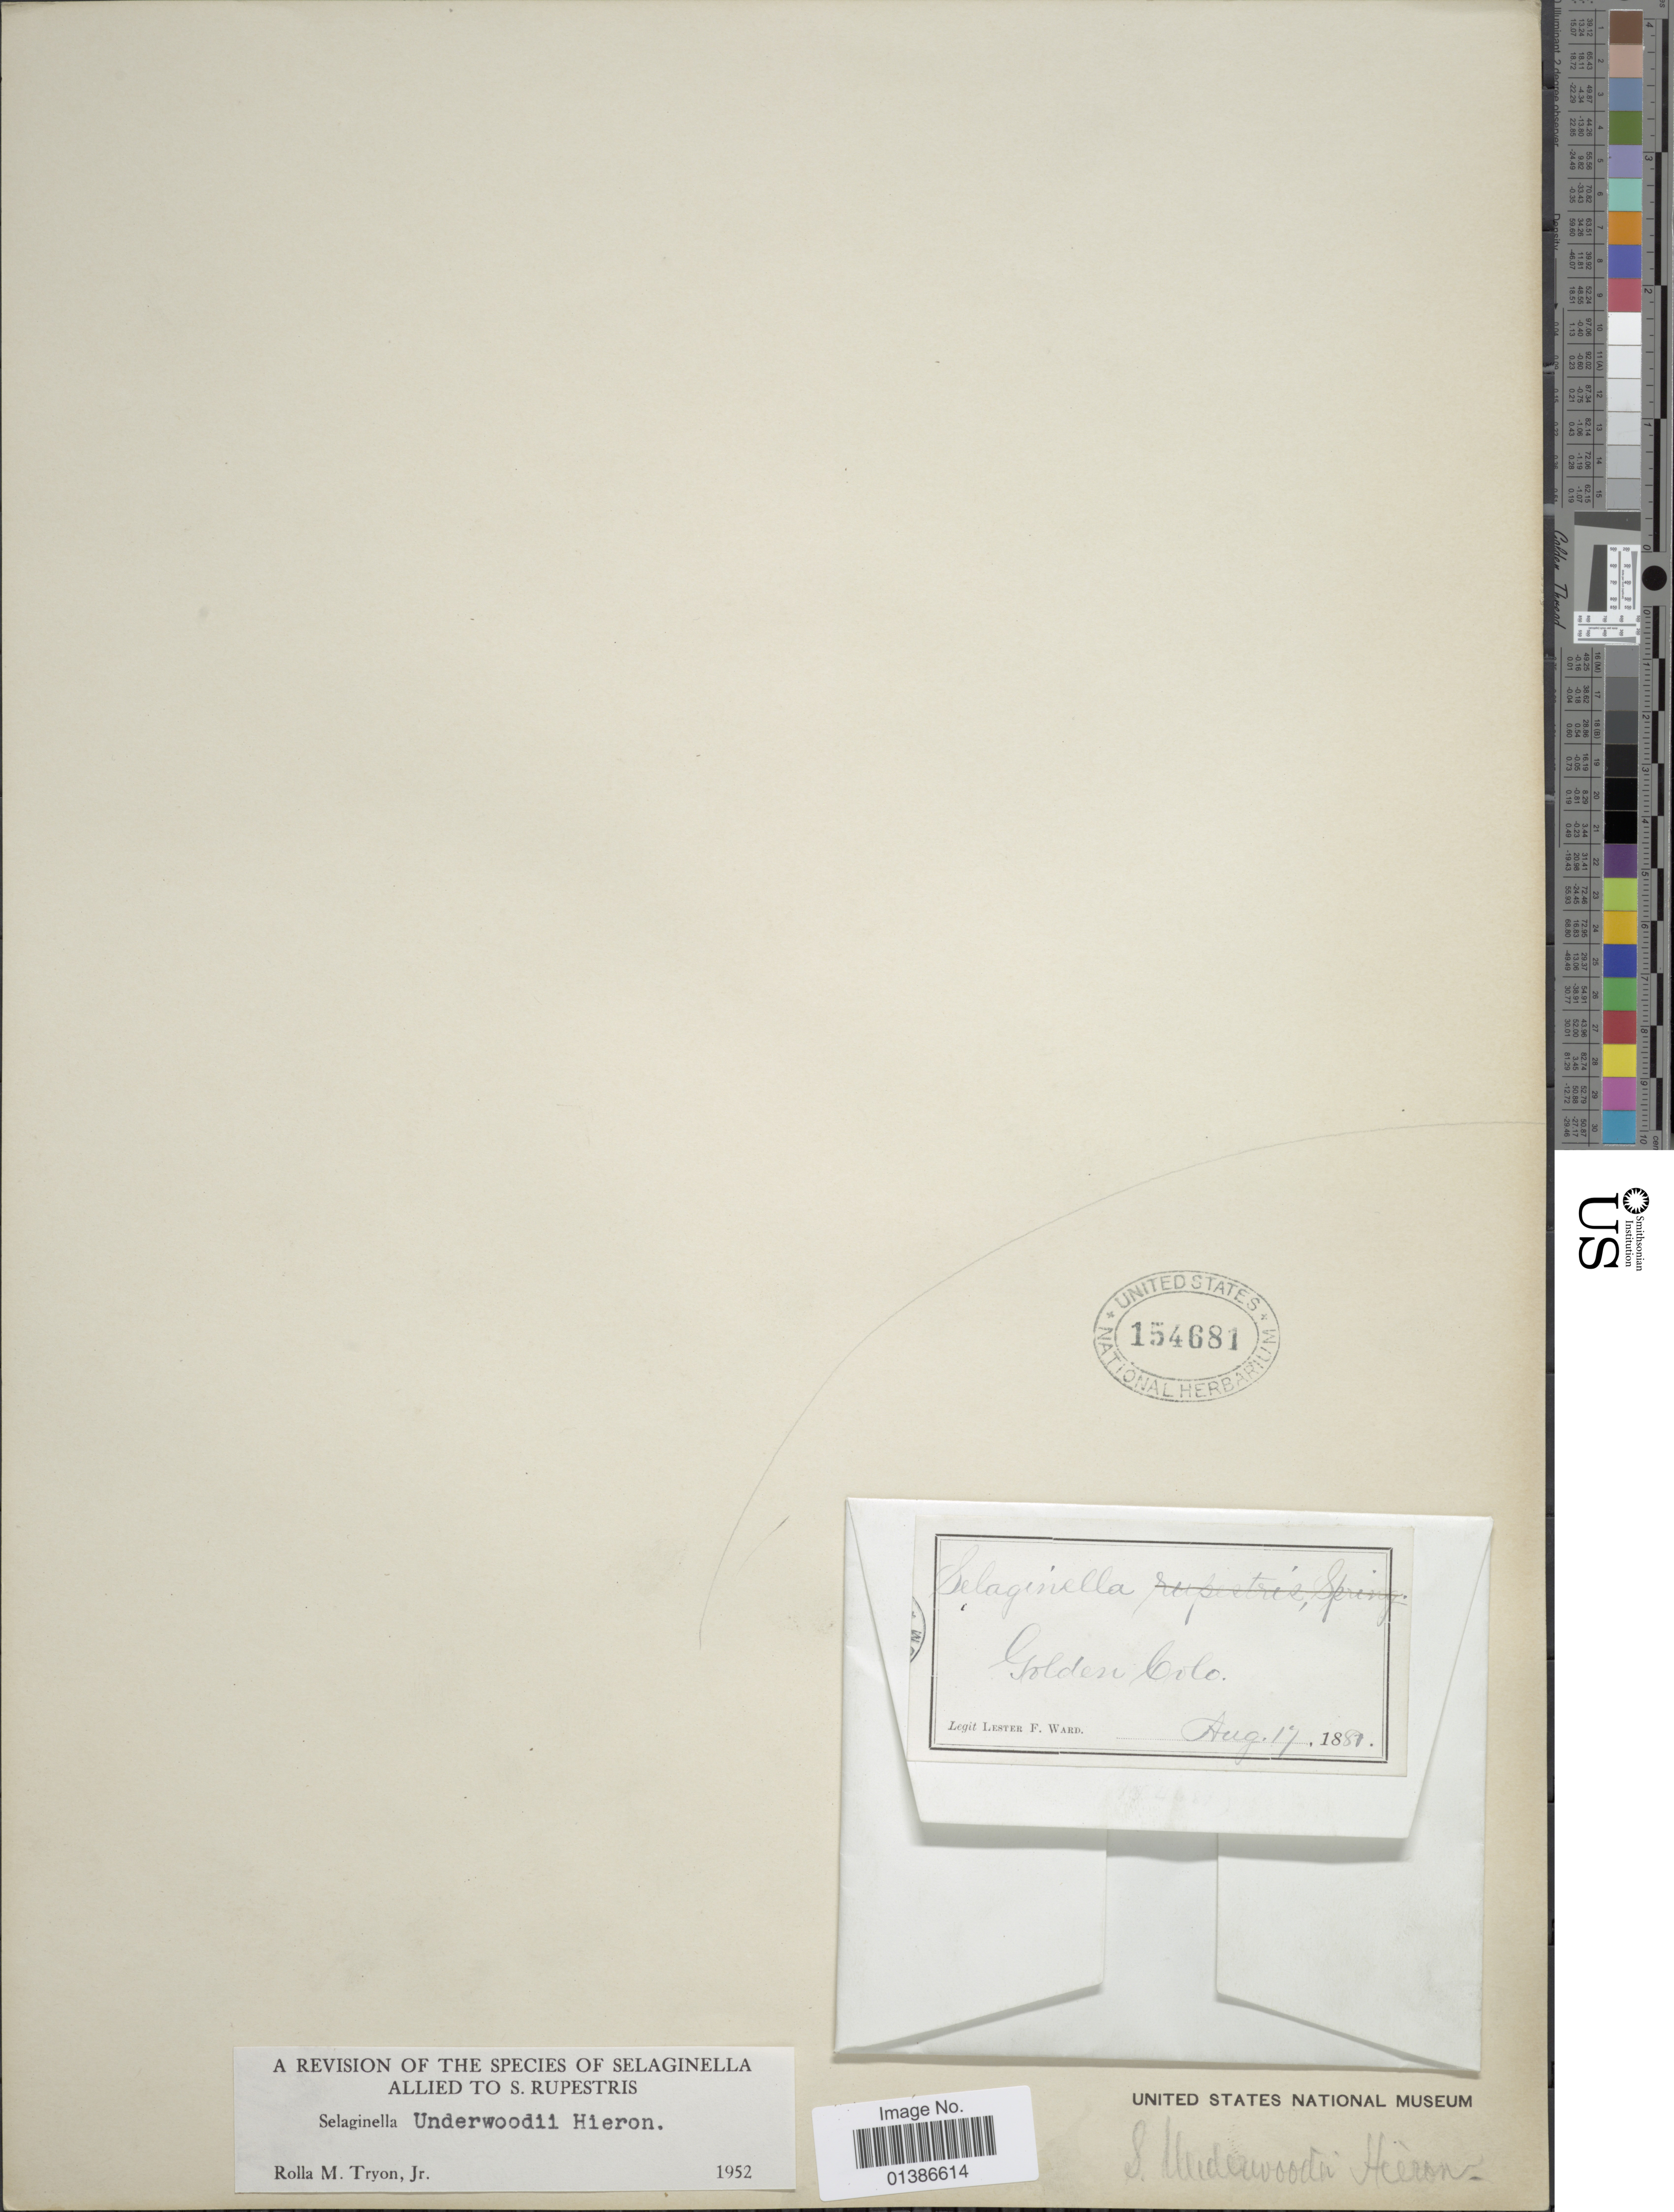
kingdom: Plantae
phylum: Tracheophyta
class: Lycopodiopsida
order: Selaginellales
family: Selaginellaceae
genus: Selaginella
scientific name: Selaginella underwoodii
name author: Hieron.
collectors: L. F. Ward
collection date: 1881-08-17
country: United States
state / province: Colorado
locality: Golden Colorado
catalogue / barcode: US 154681